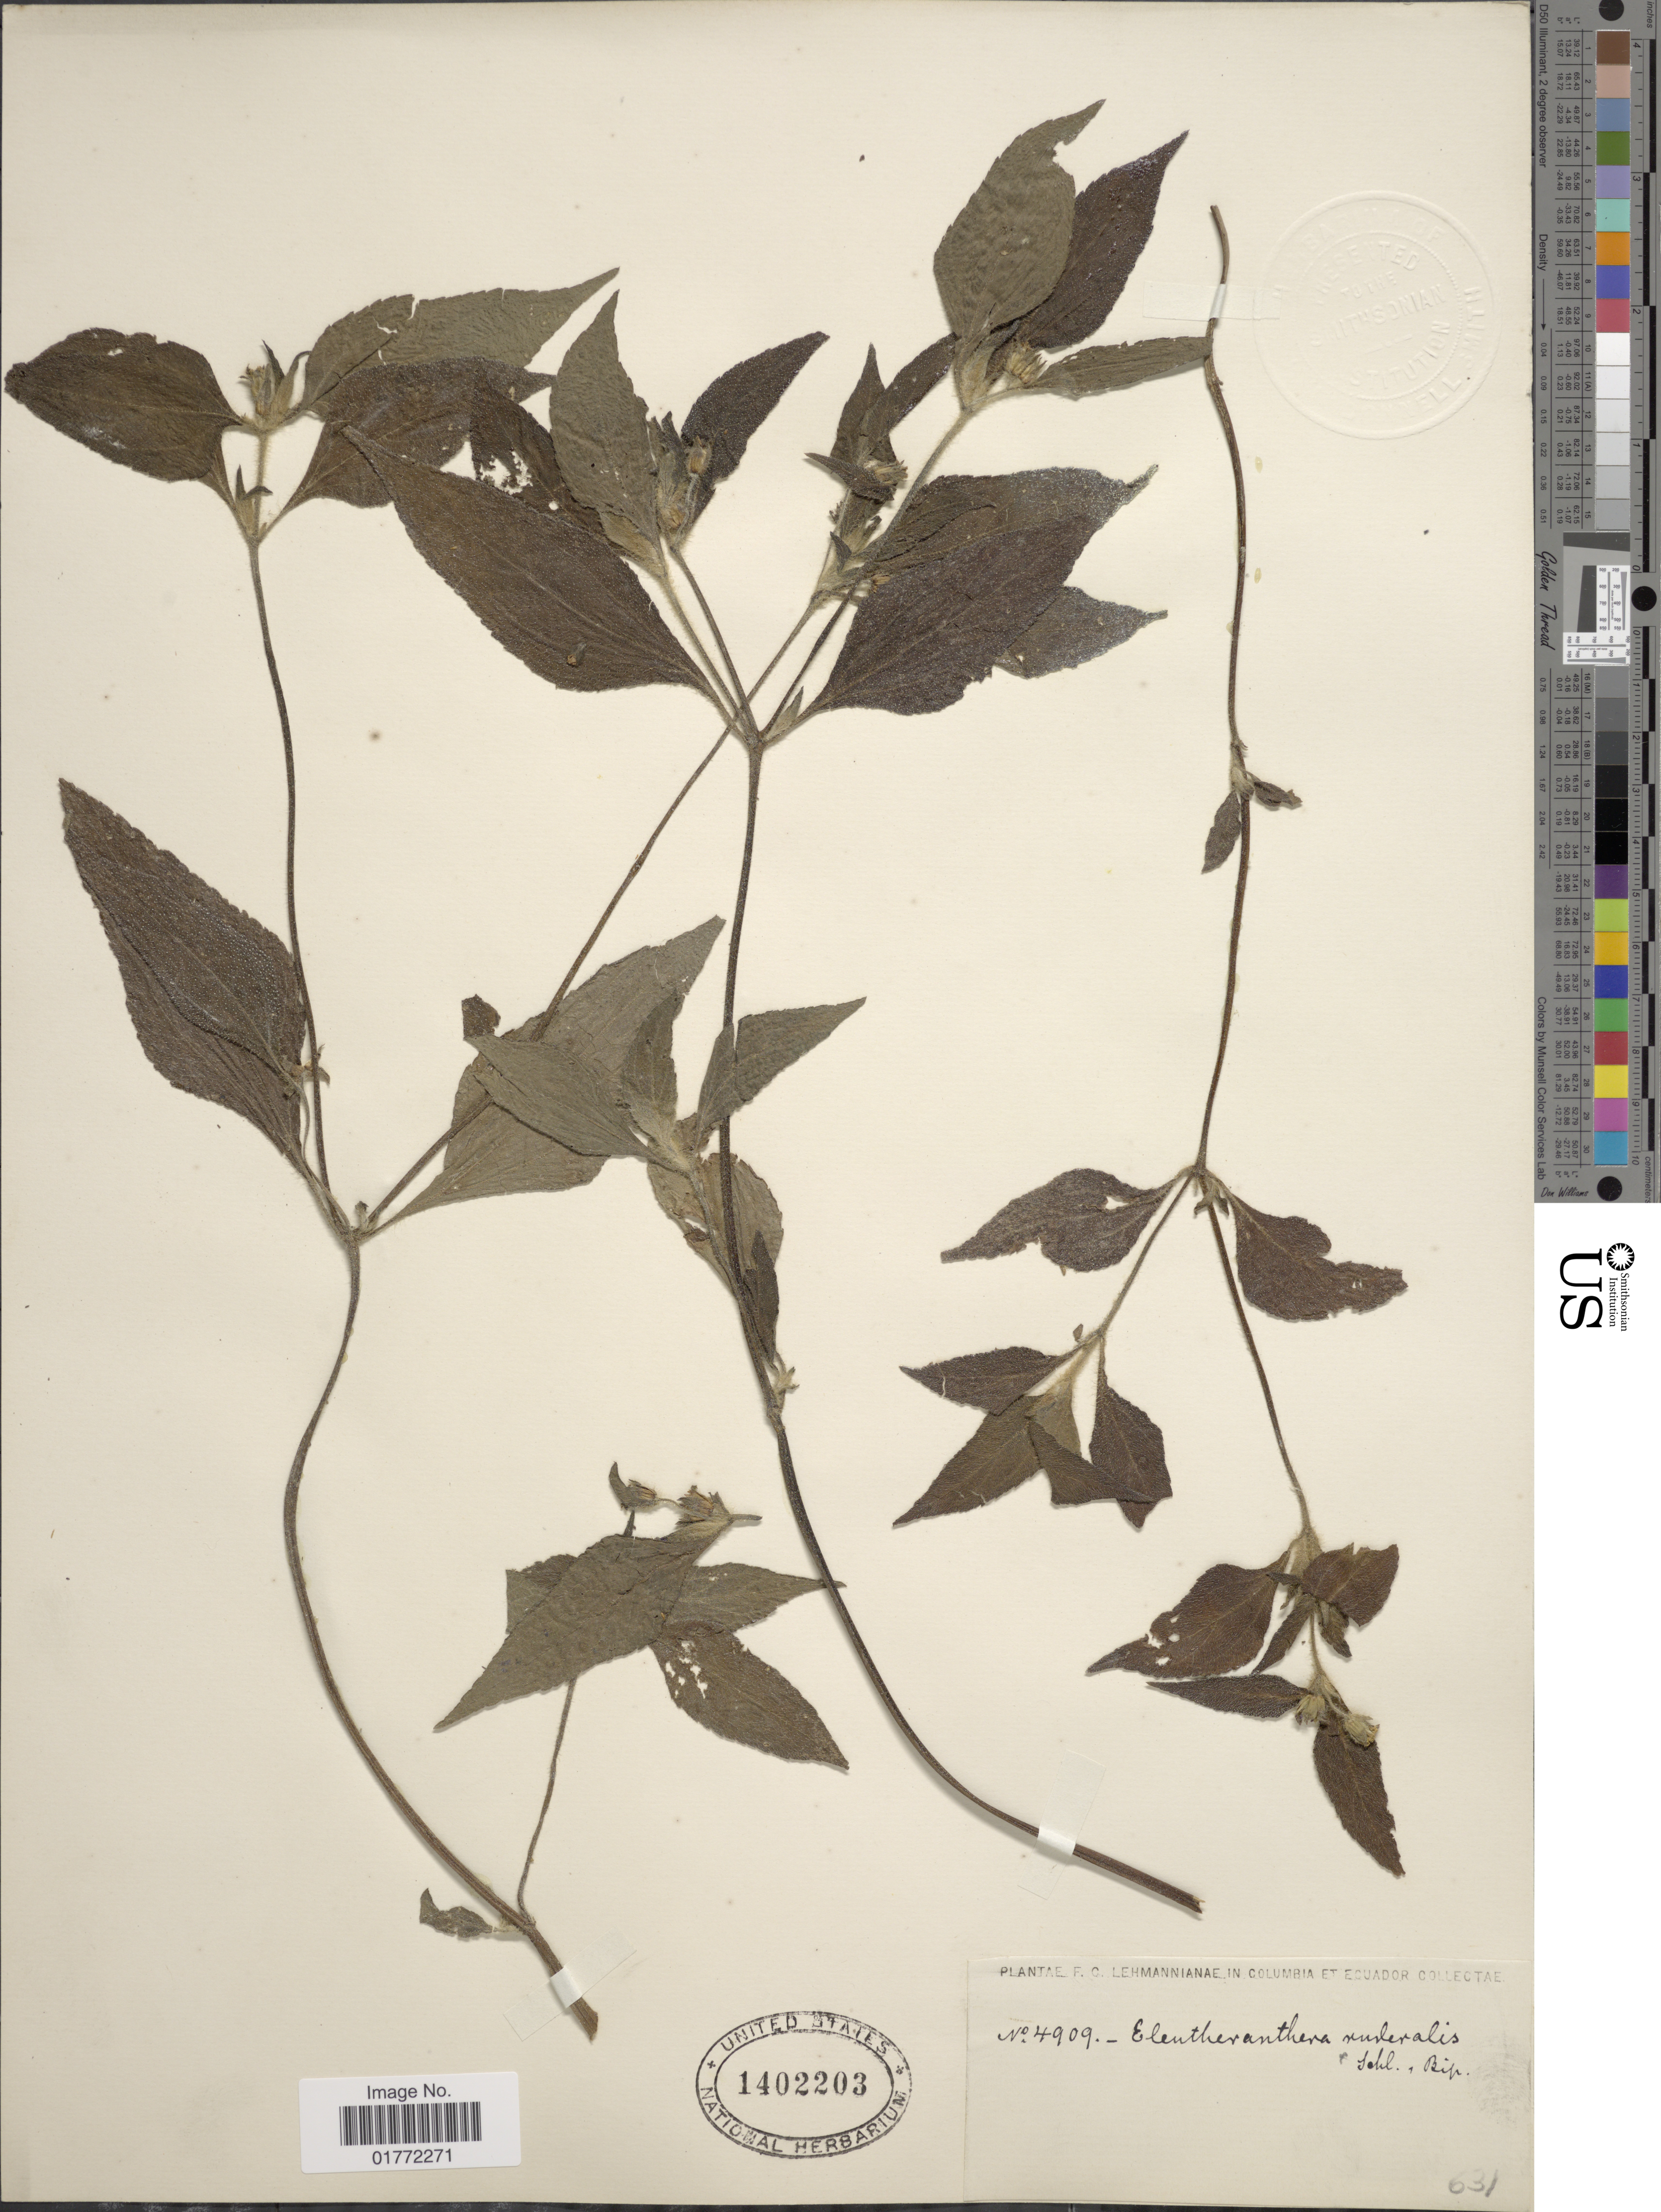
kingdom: Plantae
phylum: Tracheophyta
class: Magnoliopsida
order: Asterales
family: Asteraceae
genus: Eleutheranthera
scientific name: Eleutheranthera ruderalis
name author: (Sw.) Sch. Bip.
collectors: F. C. Lehmann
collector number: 4909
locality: Colombia et Ecuador Collectae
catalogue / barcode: US 1402203